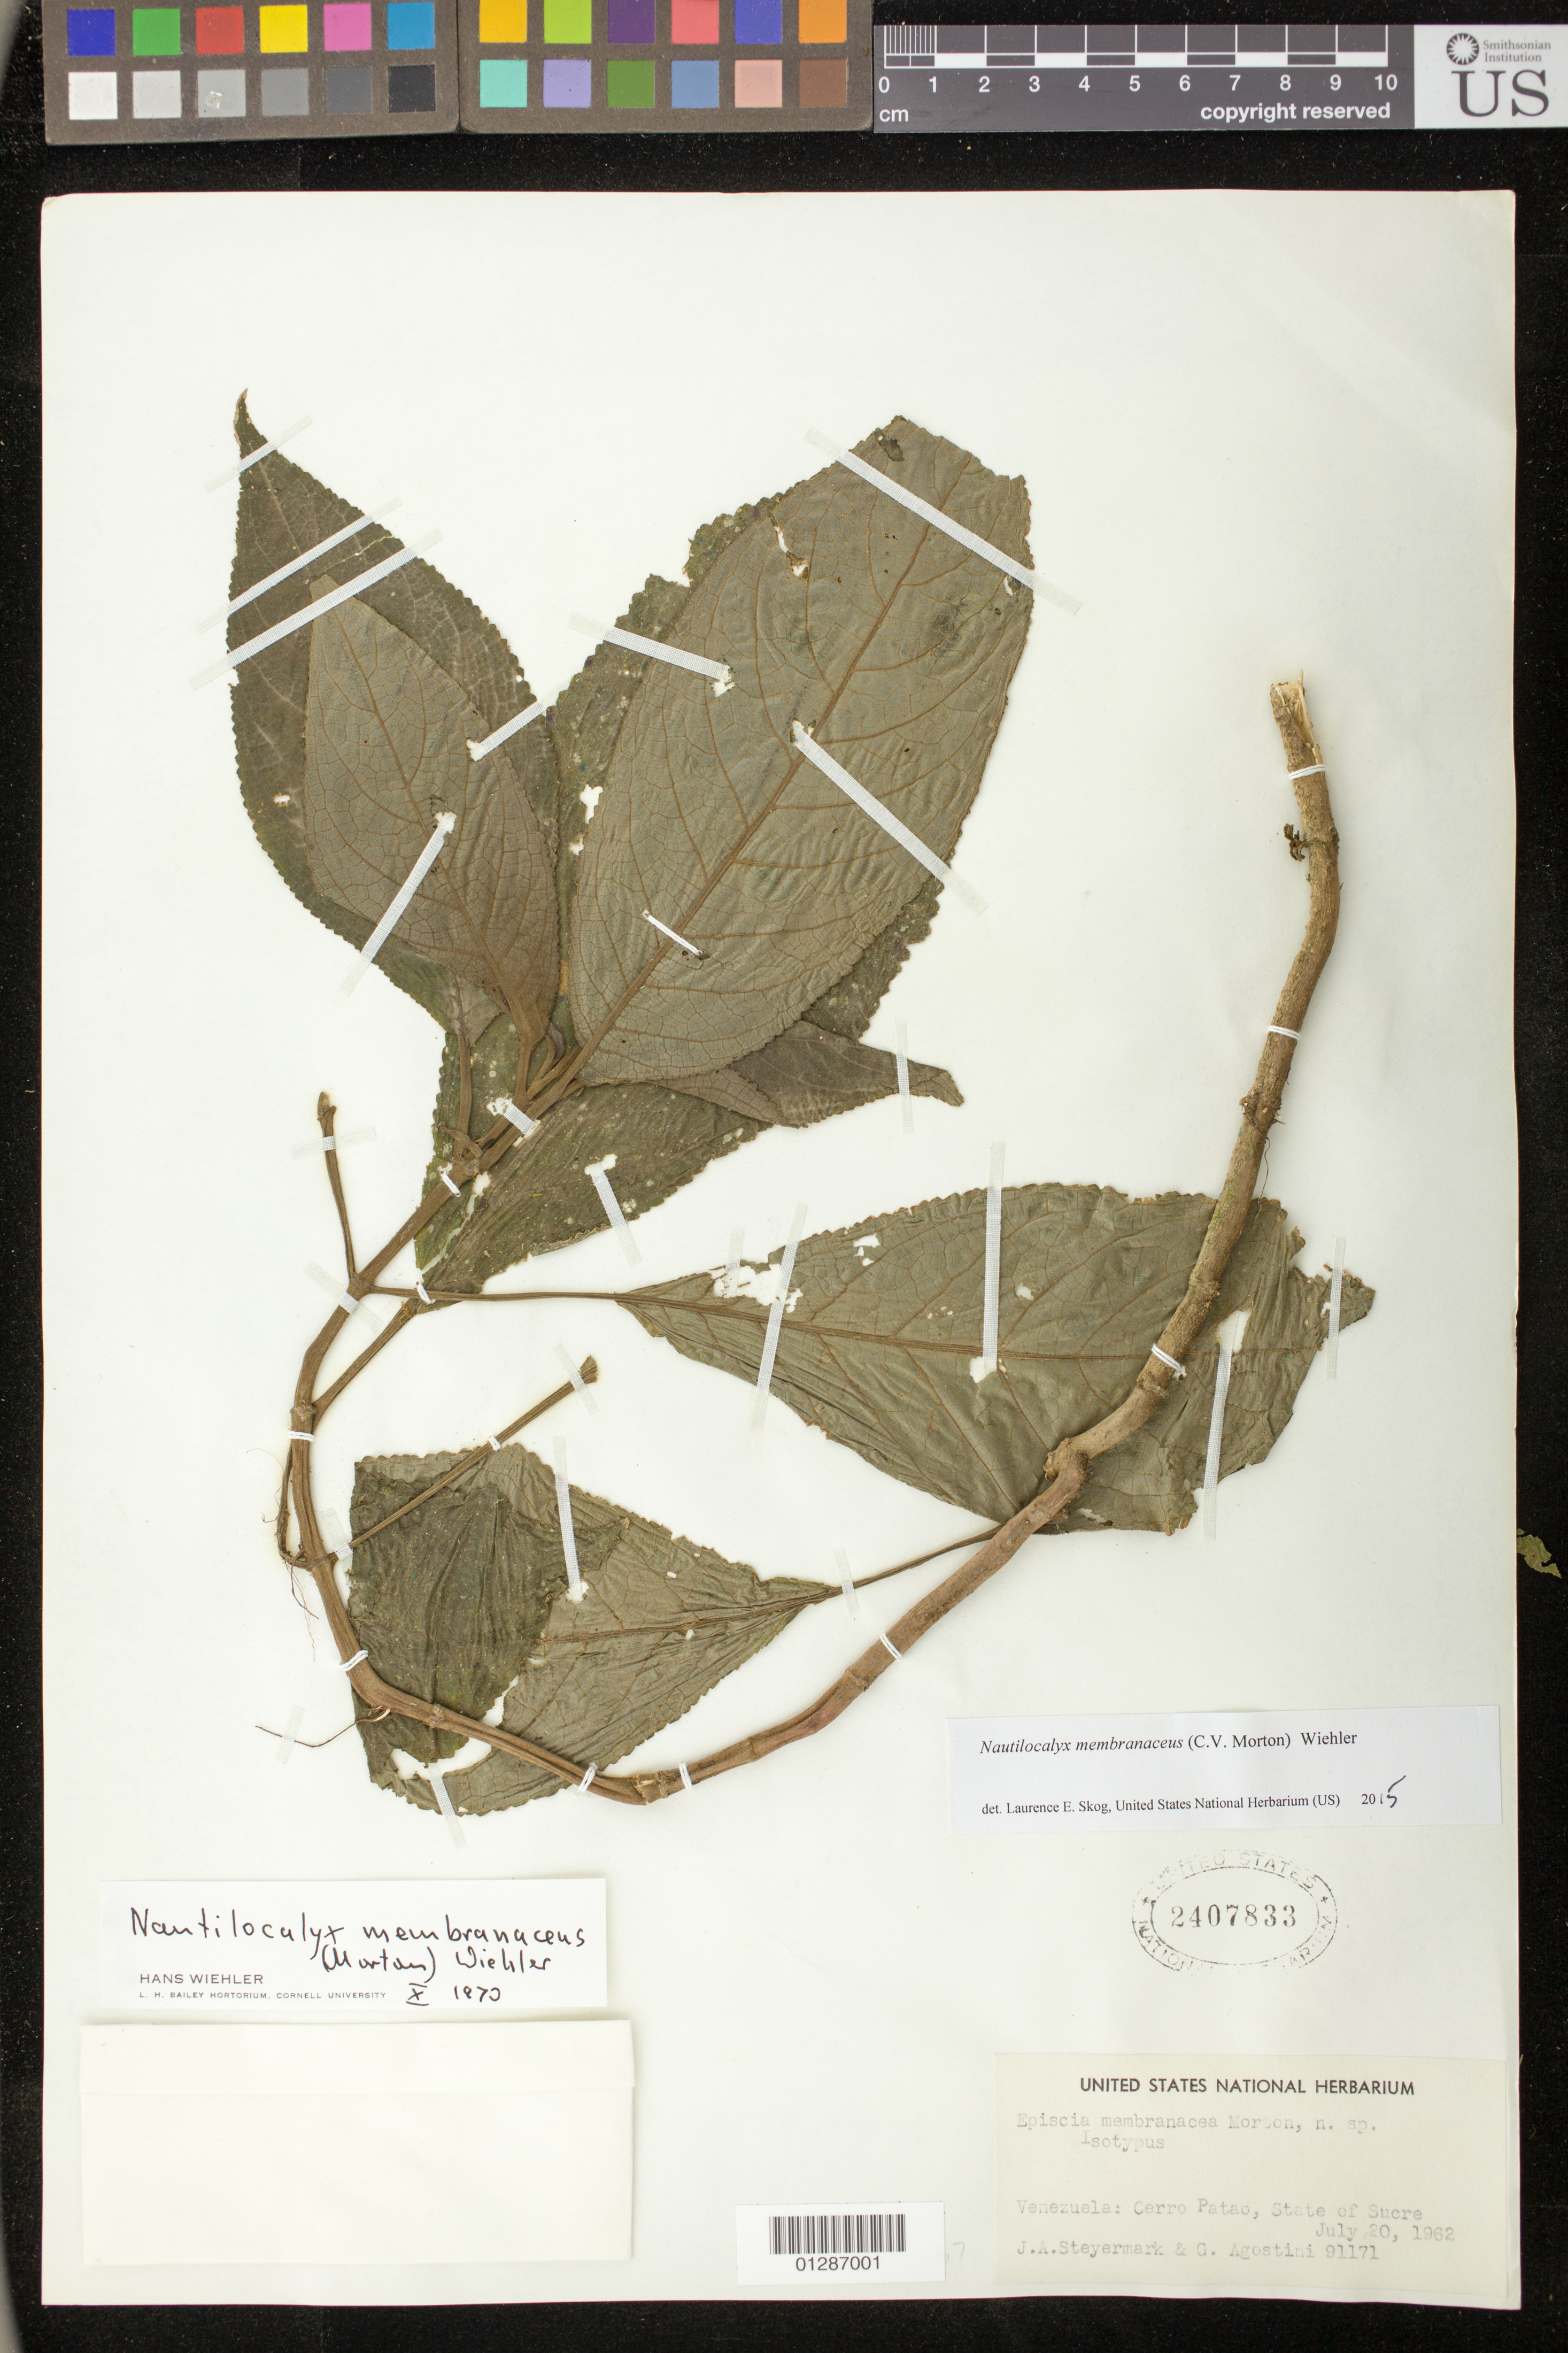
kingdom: Plantae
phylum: Tracheophyta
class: Magnoliopsida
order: Lamiales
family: Gesneriaceae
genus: Nautilocalyx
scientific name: Nautilocalyx membranaceus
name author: (C.V. Morton) Wiehler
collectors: J. Steyermark & G. Agostini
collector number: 91171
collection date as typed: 20 Jul 1962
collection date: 1962-07-20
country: Venezuela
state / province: Sucre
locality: Cerro Patao.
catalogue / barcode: US 2407833